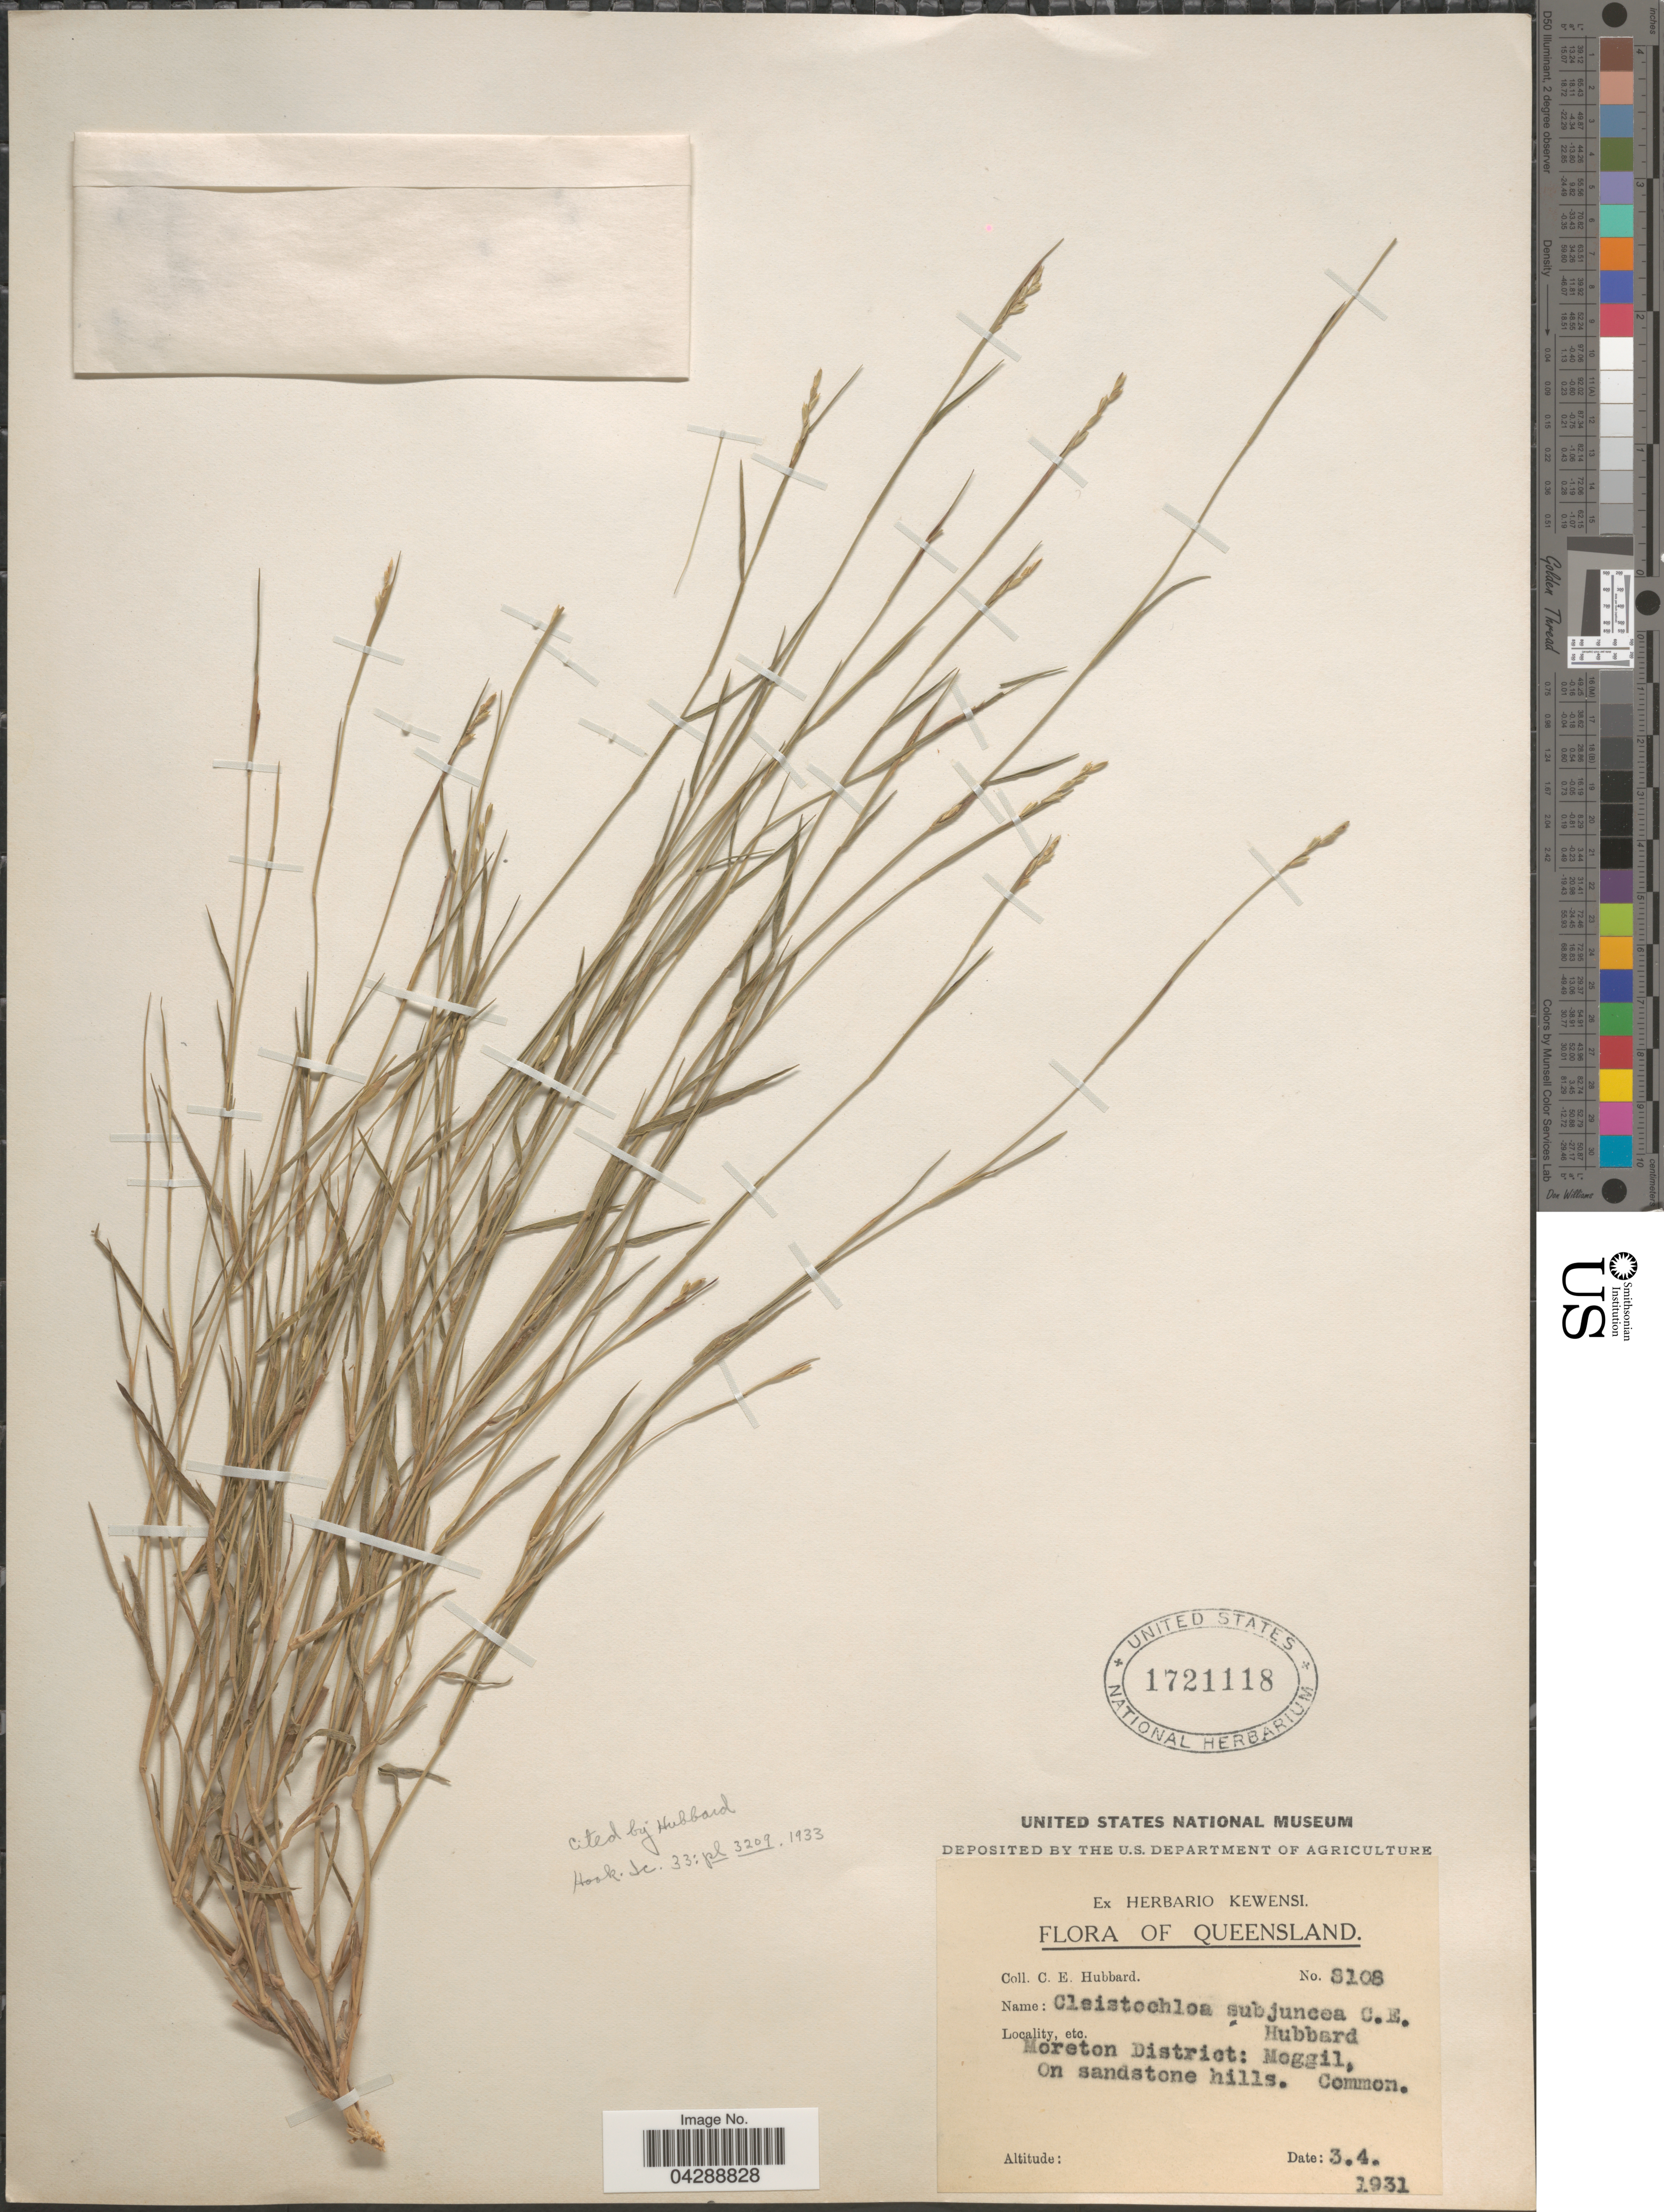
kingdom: Plantae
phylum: Tracheophyta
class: Liliopsida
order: Poales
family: Poaceae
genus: Cleistochloa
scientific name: Cleistochloa subjuncea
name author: C. E. Hubb.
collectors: C. E. Hubbard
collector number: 8108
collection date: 1931-04-03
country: Australia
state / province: Queensland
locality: Moreton District: Moggil, On sandstone hills. Common.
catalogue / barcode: US 1721118